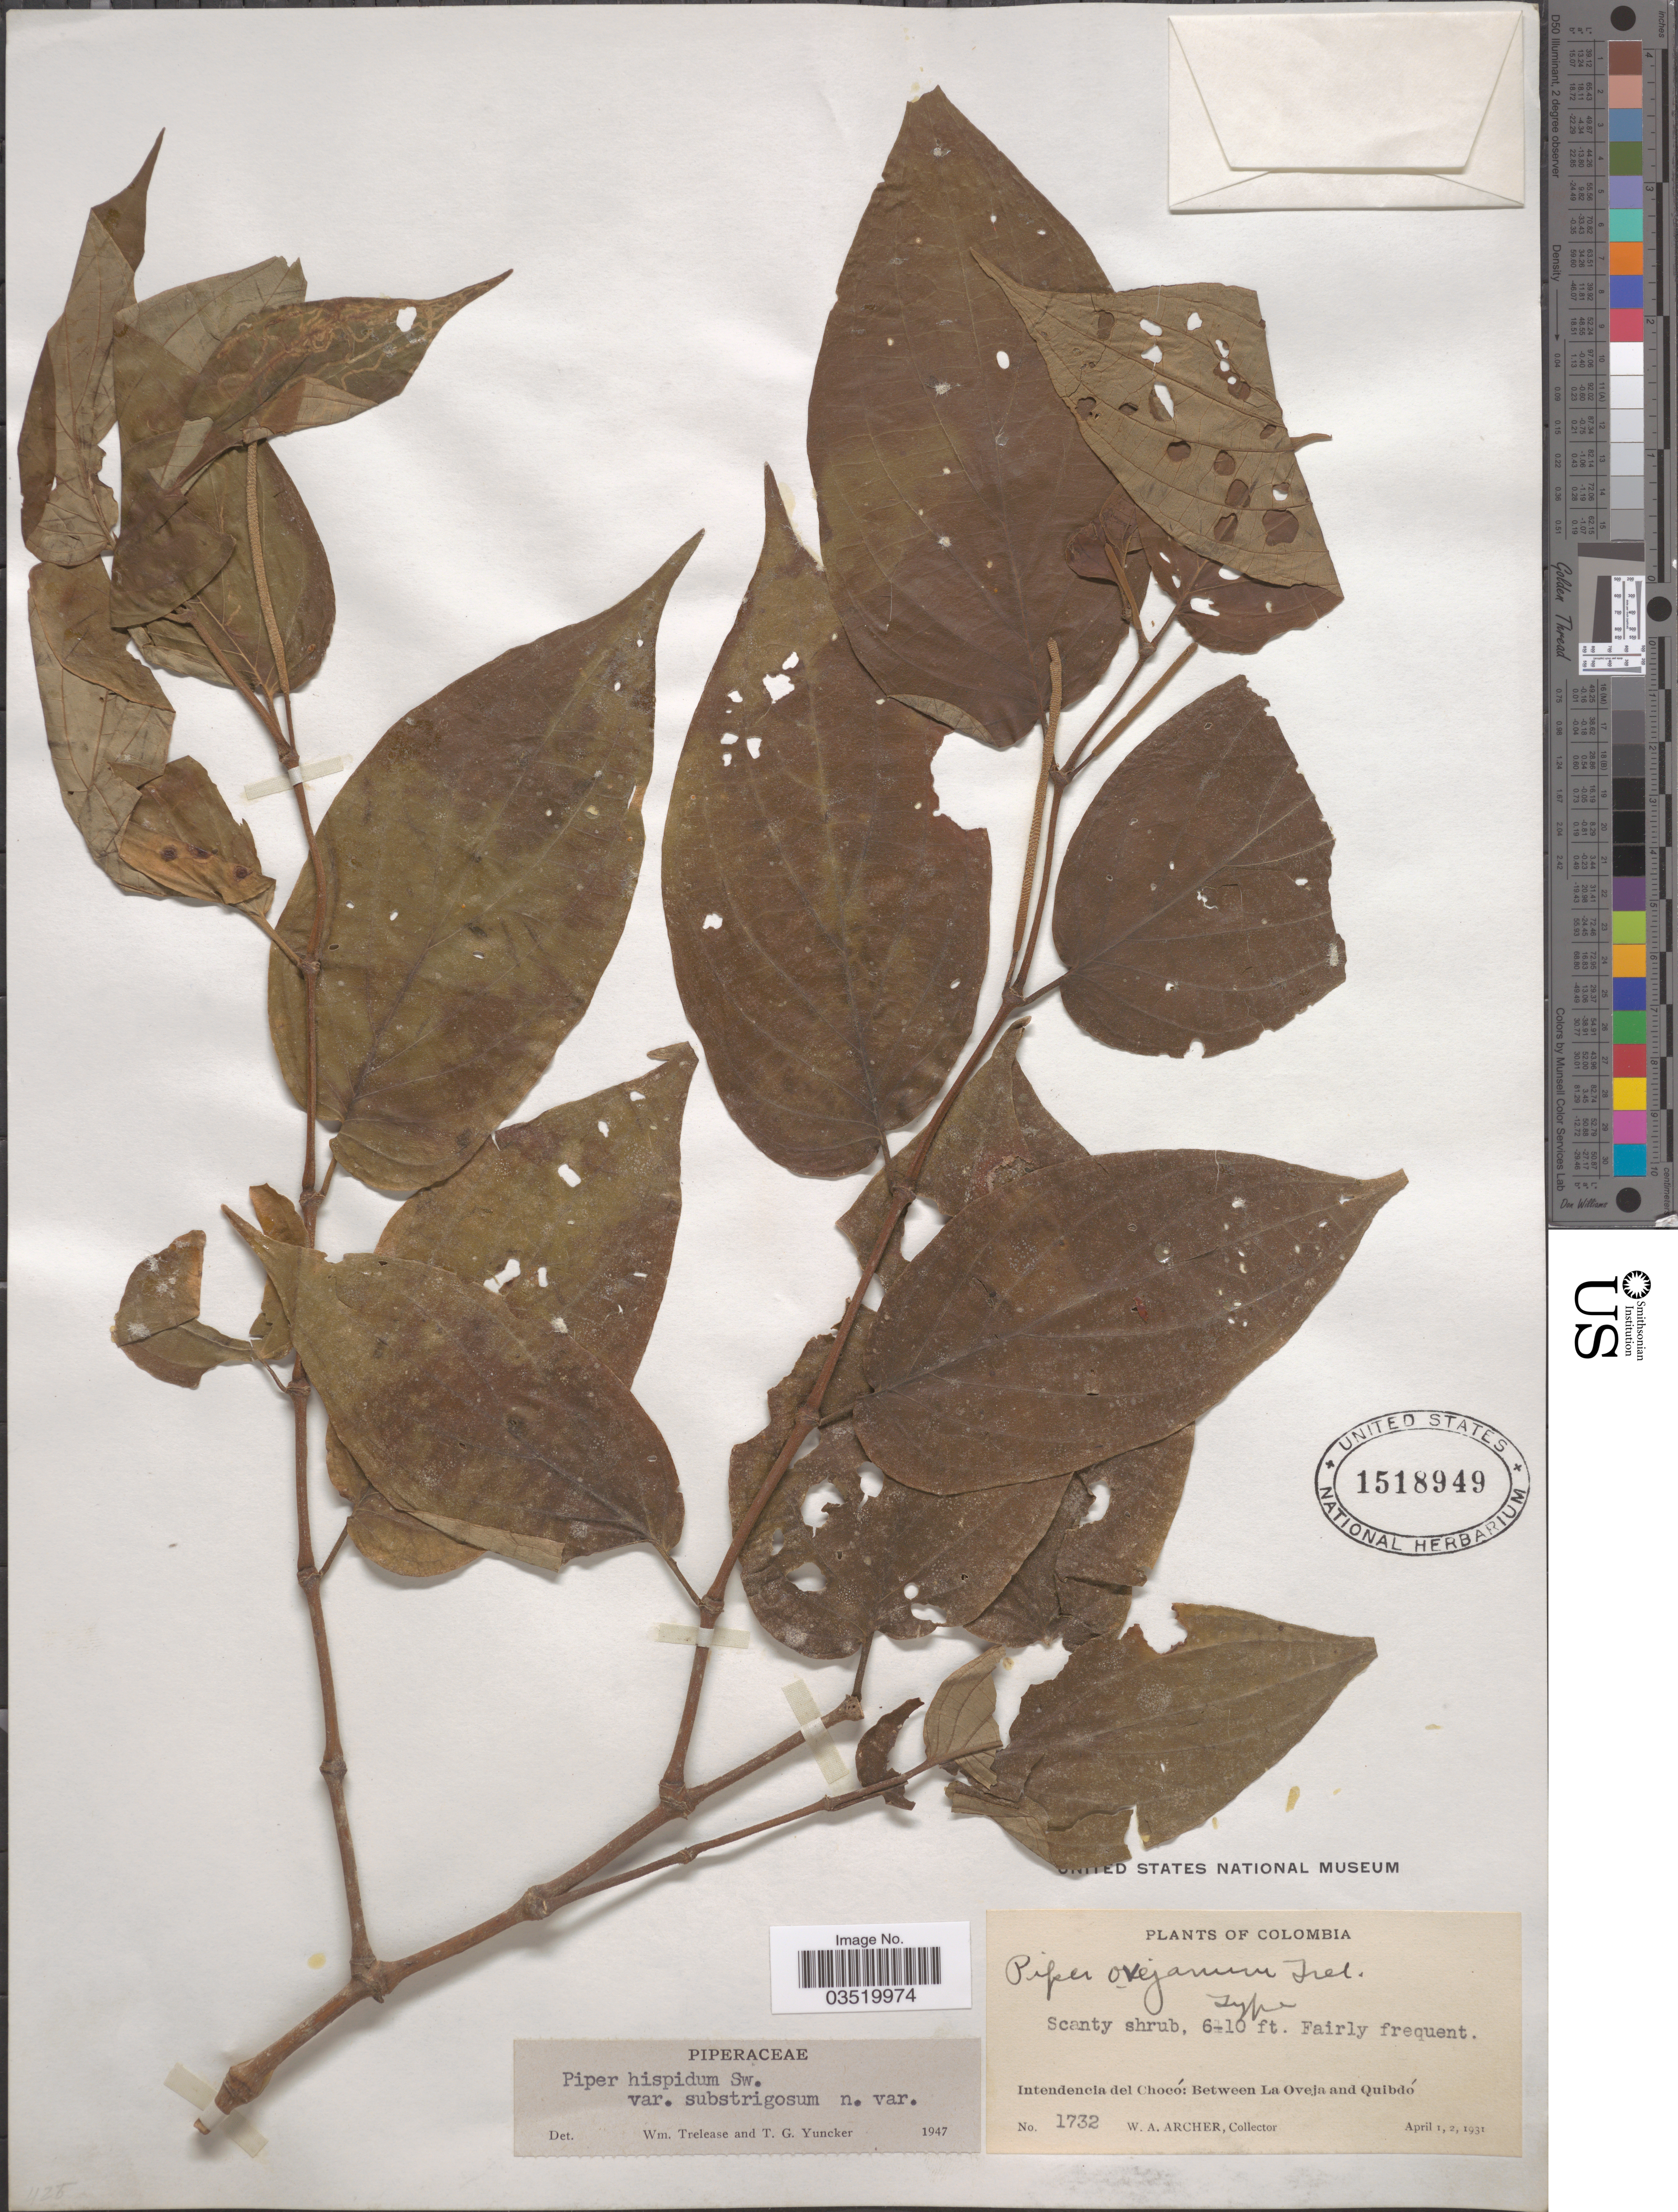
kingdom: Plantae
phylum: Tracheophyta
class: Magnoliopsida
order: Piperales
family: Piperaceae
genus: Piper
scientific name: Piper hispidum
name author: Sw.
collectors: W. Archer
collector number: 1732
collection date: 1931-04-01/1931-04-02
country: Colombia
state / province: Chocó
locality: Intendencia El Chocó: Between La Oveja and Quibdó.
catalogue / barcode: US 1518949